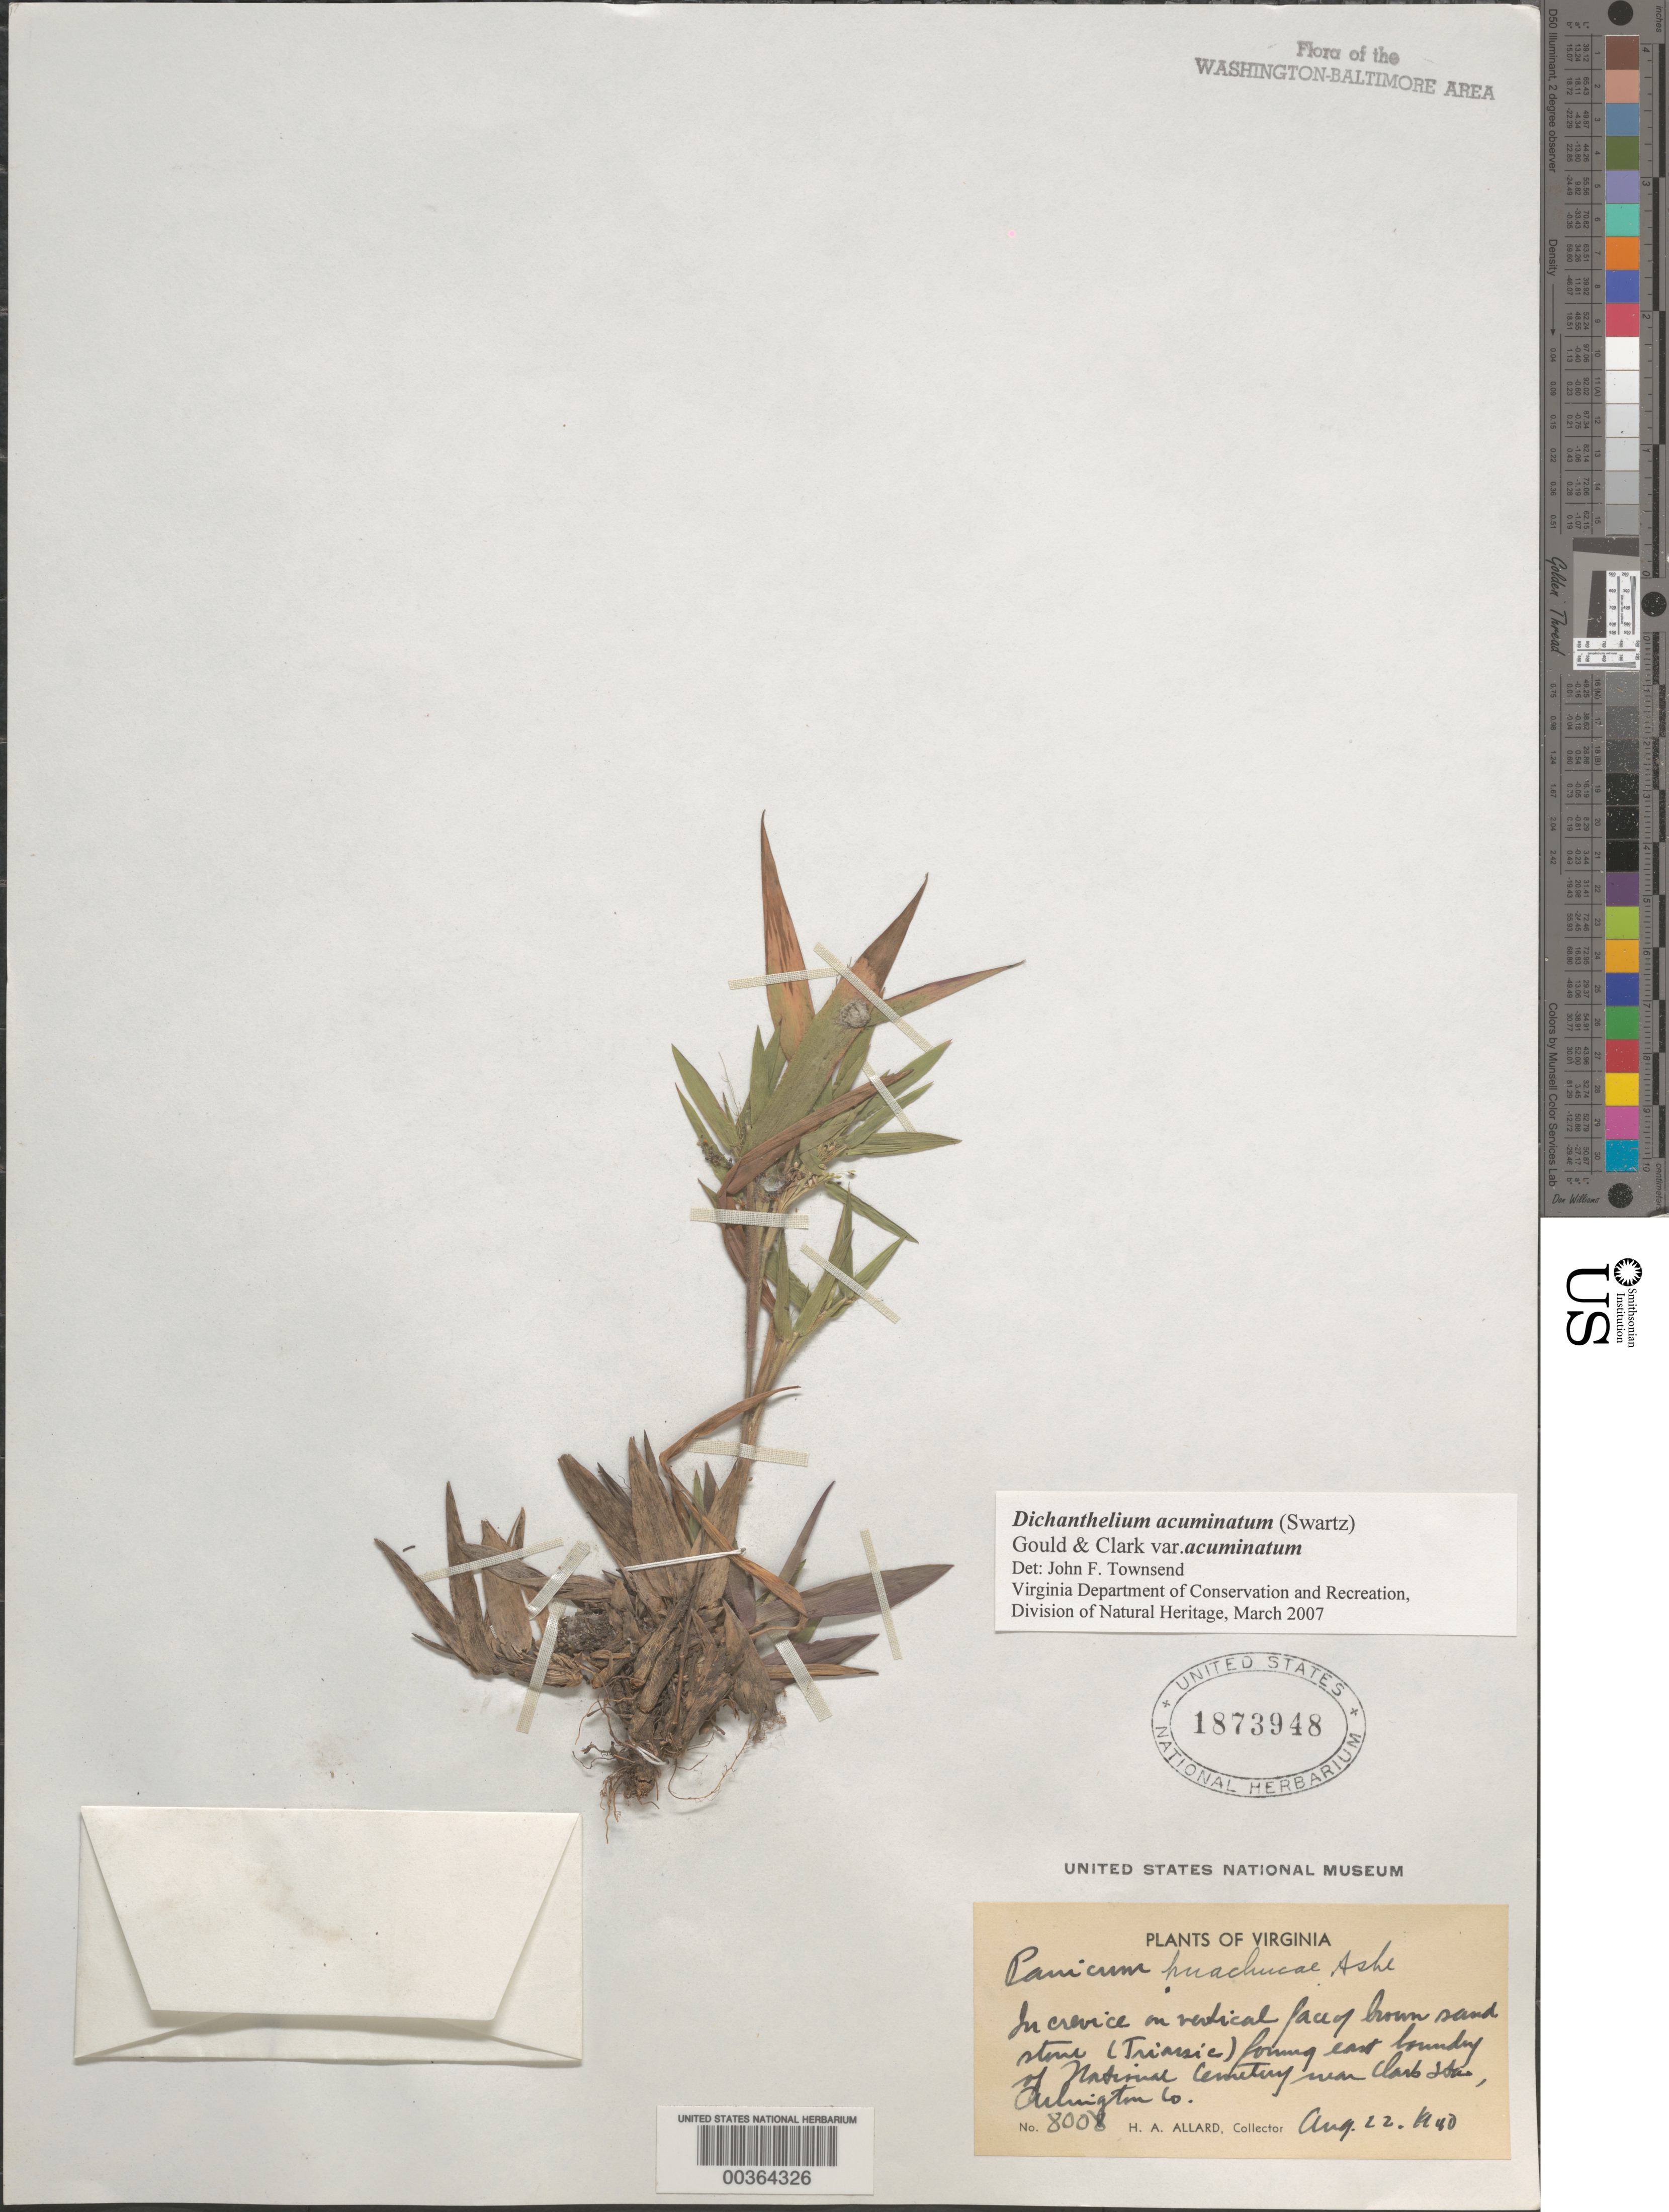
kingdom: Plantae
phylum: Tracheophyta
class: Liliopsida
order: Poales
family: Poaceae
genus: Dichanthelium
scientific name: Dichanthelium acuminatum var. acuminatum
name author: (Sw.) Gould & C.A. Clark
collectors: H. A. Allard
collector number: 8008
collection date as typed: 22 Aug 1940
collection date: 1940-08-22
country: United States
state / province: Virginia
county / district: Arlington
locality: National Cemetery, Arlington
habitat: In crevice on brown sandstone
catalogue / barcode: US 1873948